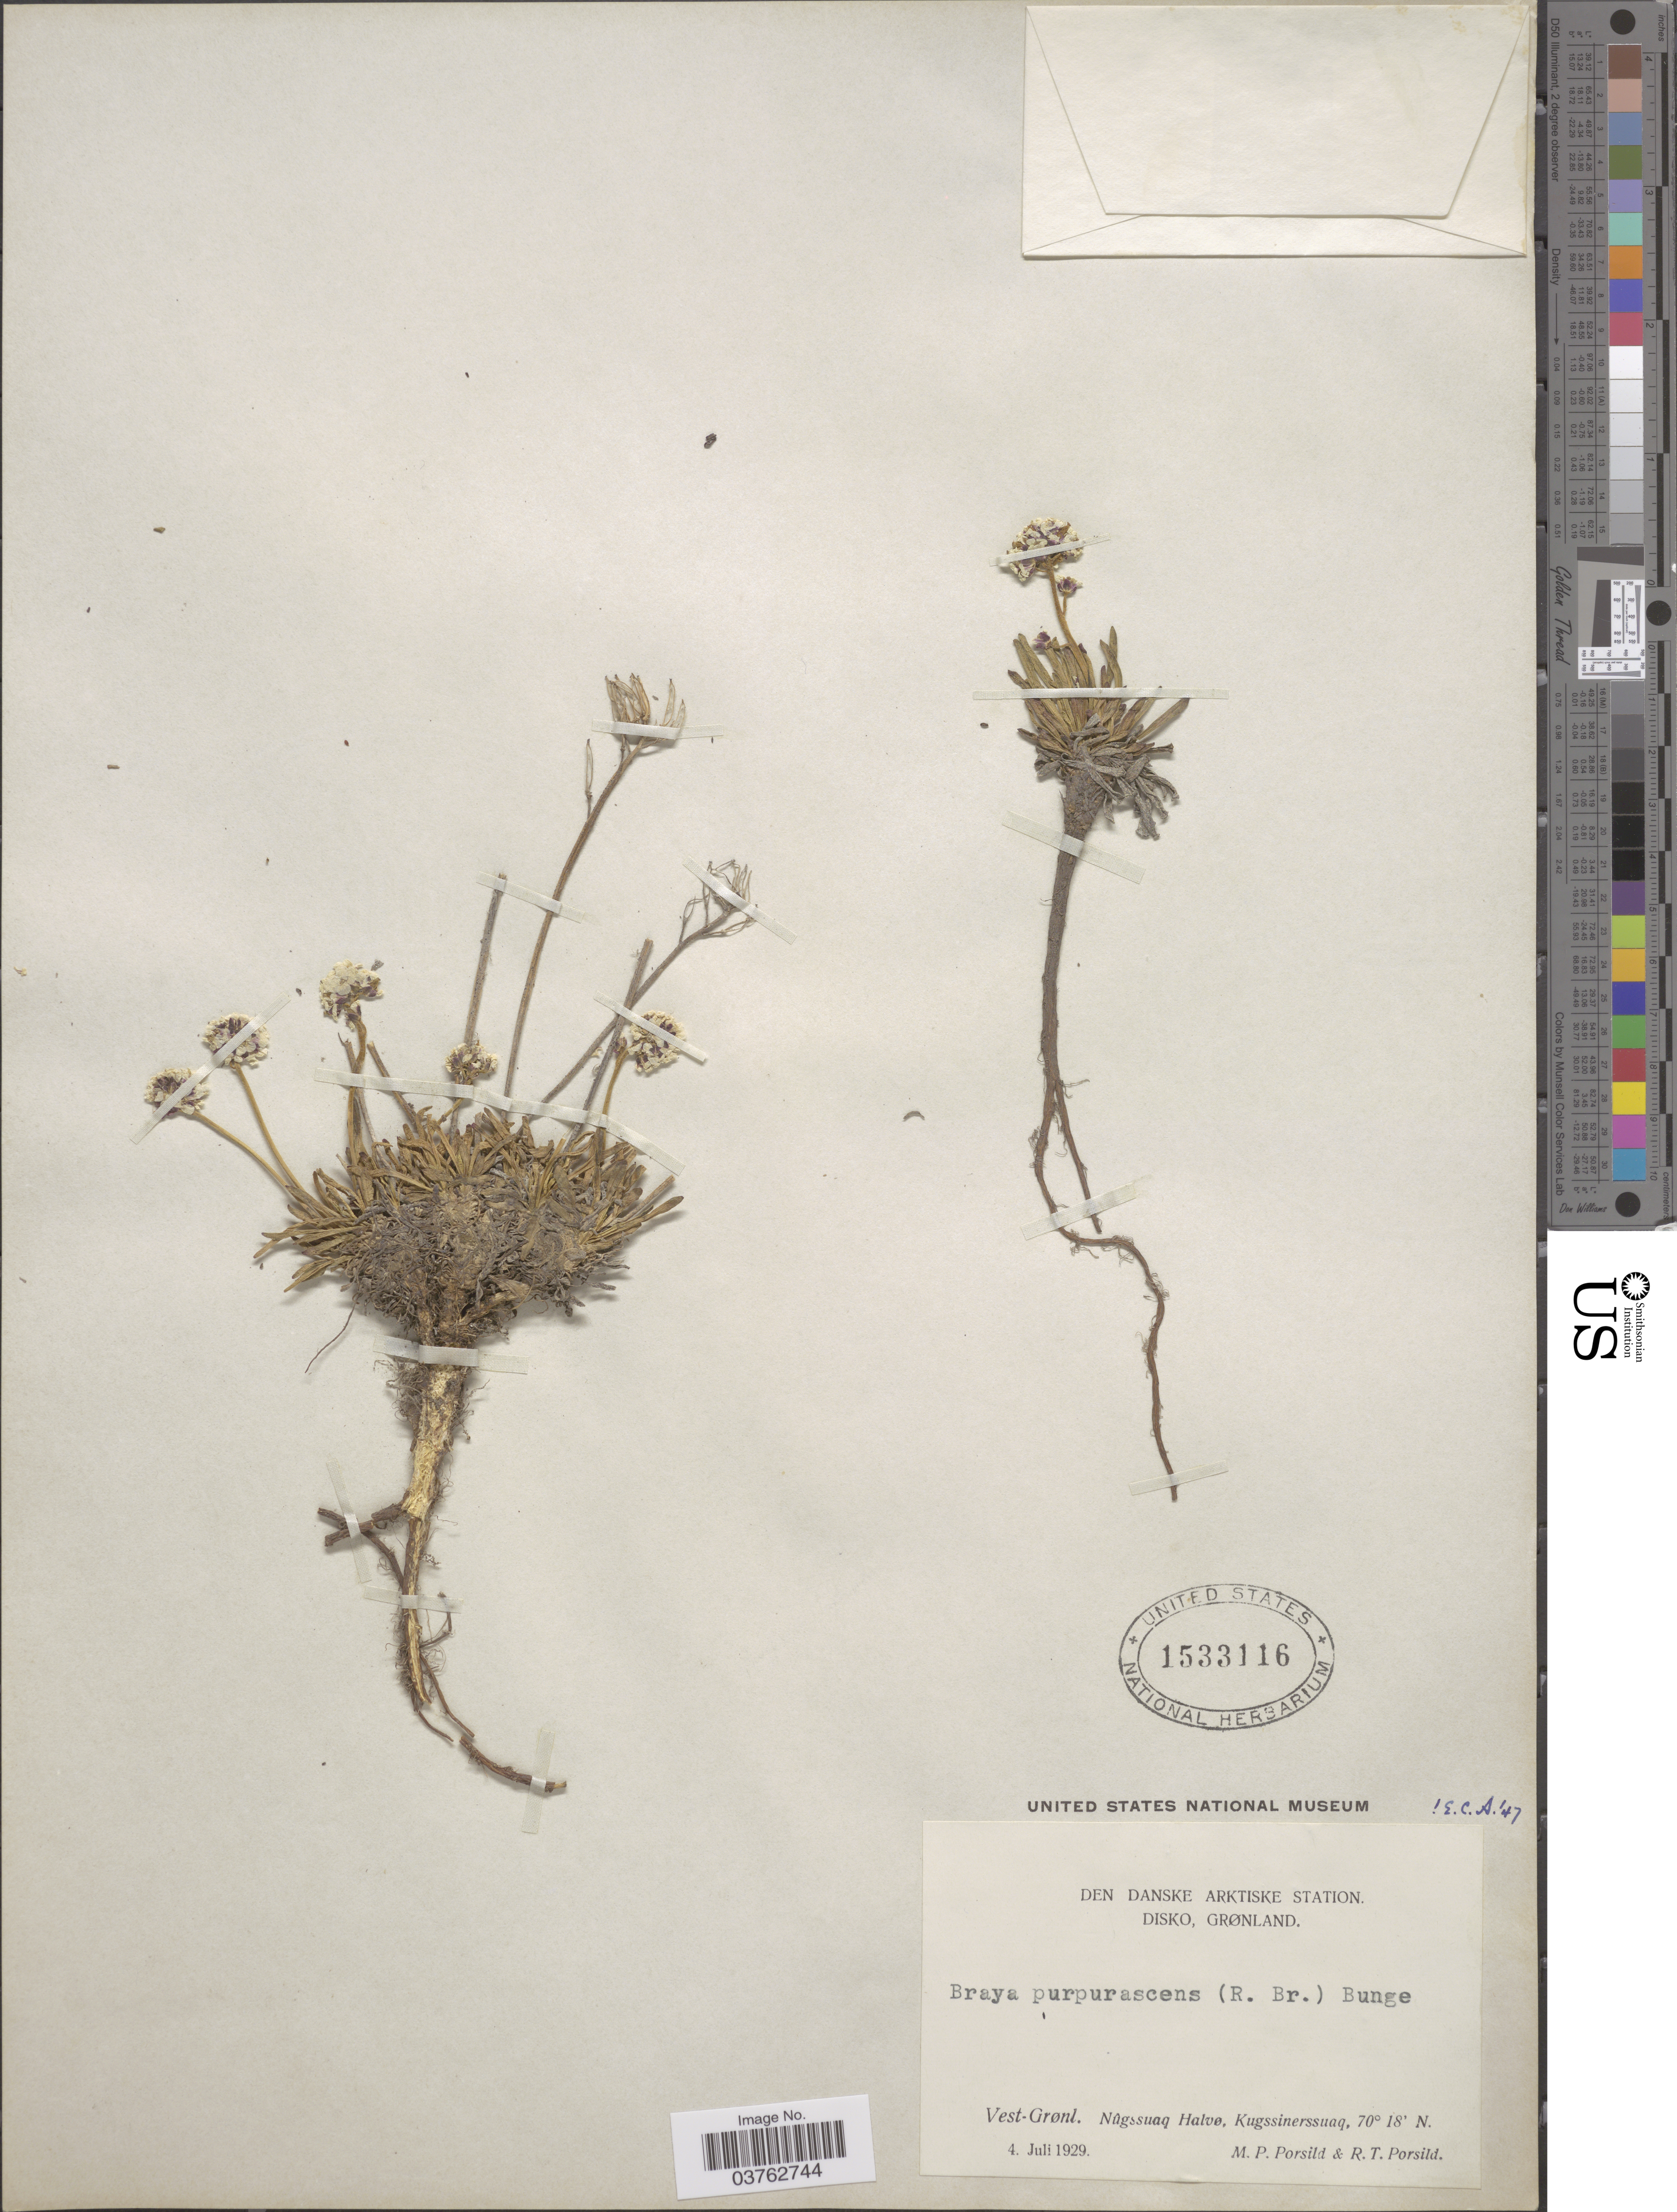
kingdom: Plantae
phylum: Tracheophyta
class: Magnoliopsida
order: Brassicales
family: Brassicaceae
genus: Braya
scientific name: Braya purpurascens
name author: (R. Br.) Bunge ex Ledeb.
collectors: M. P. Porsild & R. T. Porsild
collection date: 1929-07-04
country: Greenland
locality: Den Danske Arktiske Station. Disko, Grønland. Vest-Grønl. Ngssuaq, Halvø, Kugssinerssuaq.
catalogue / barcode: US 1533116